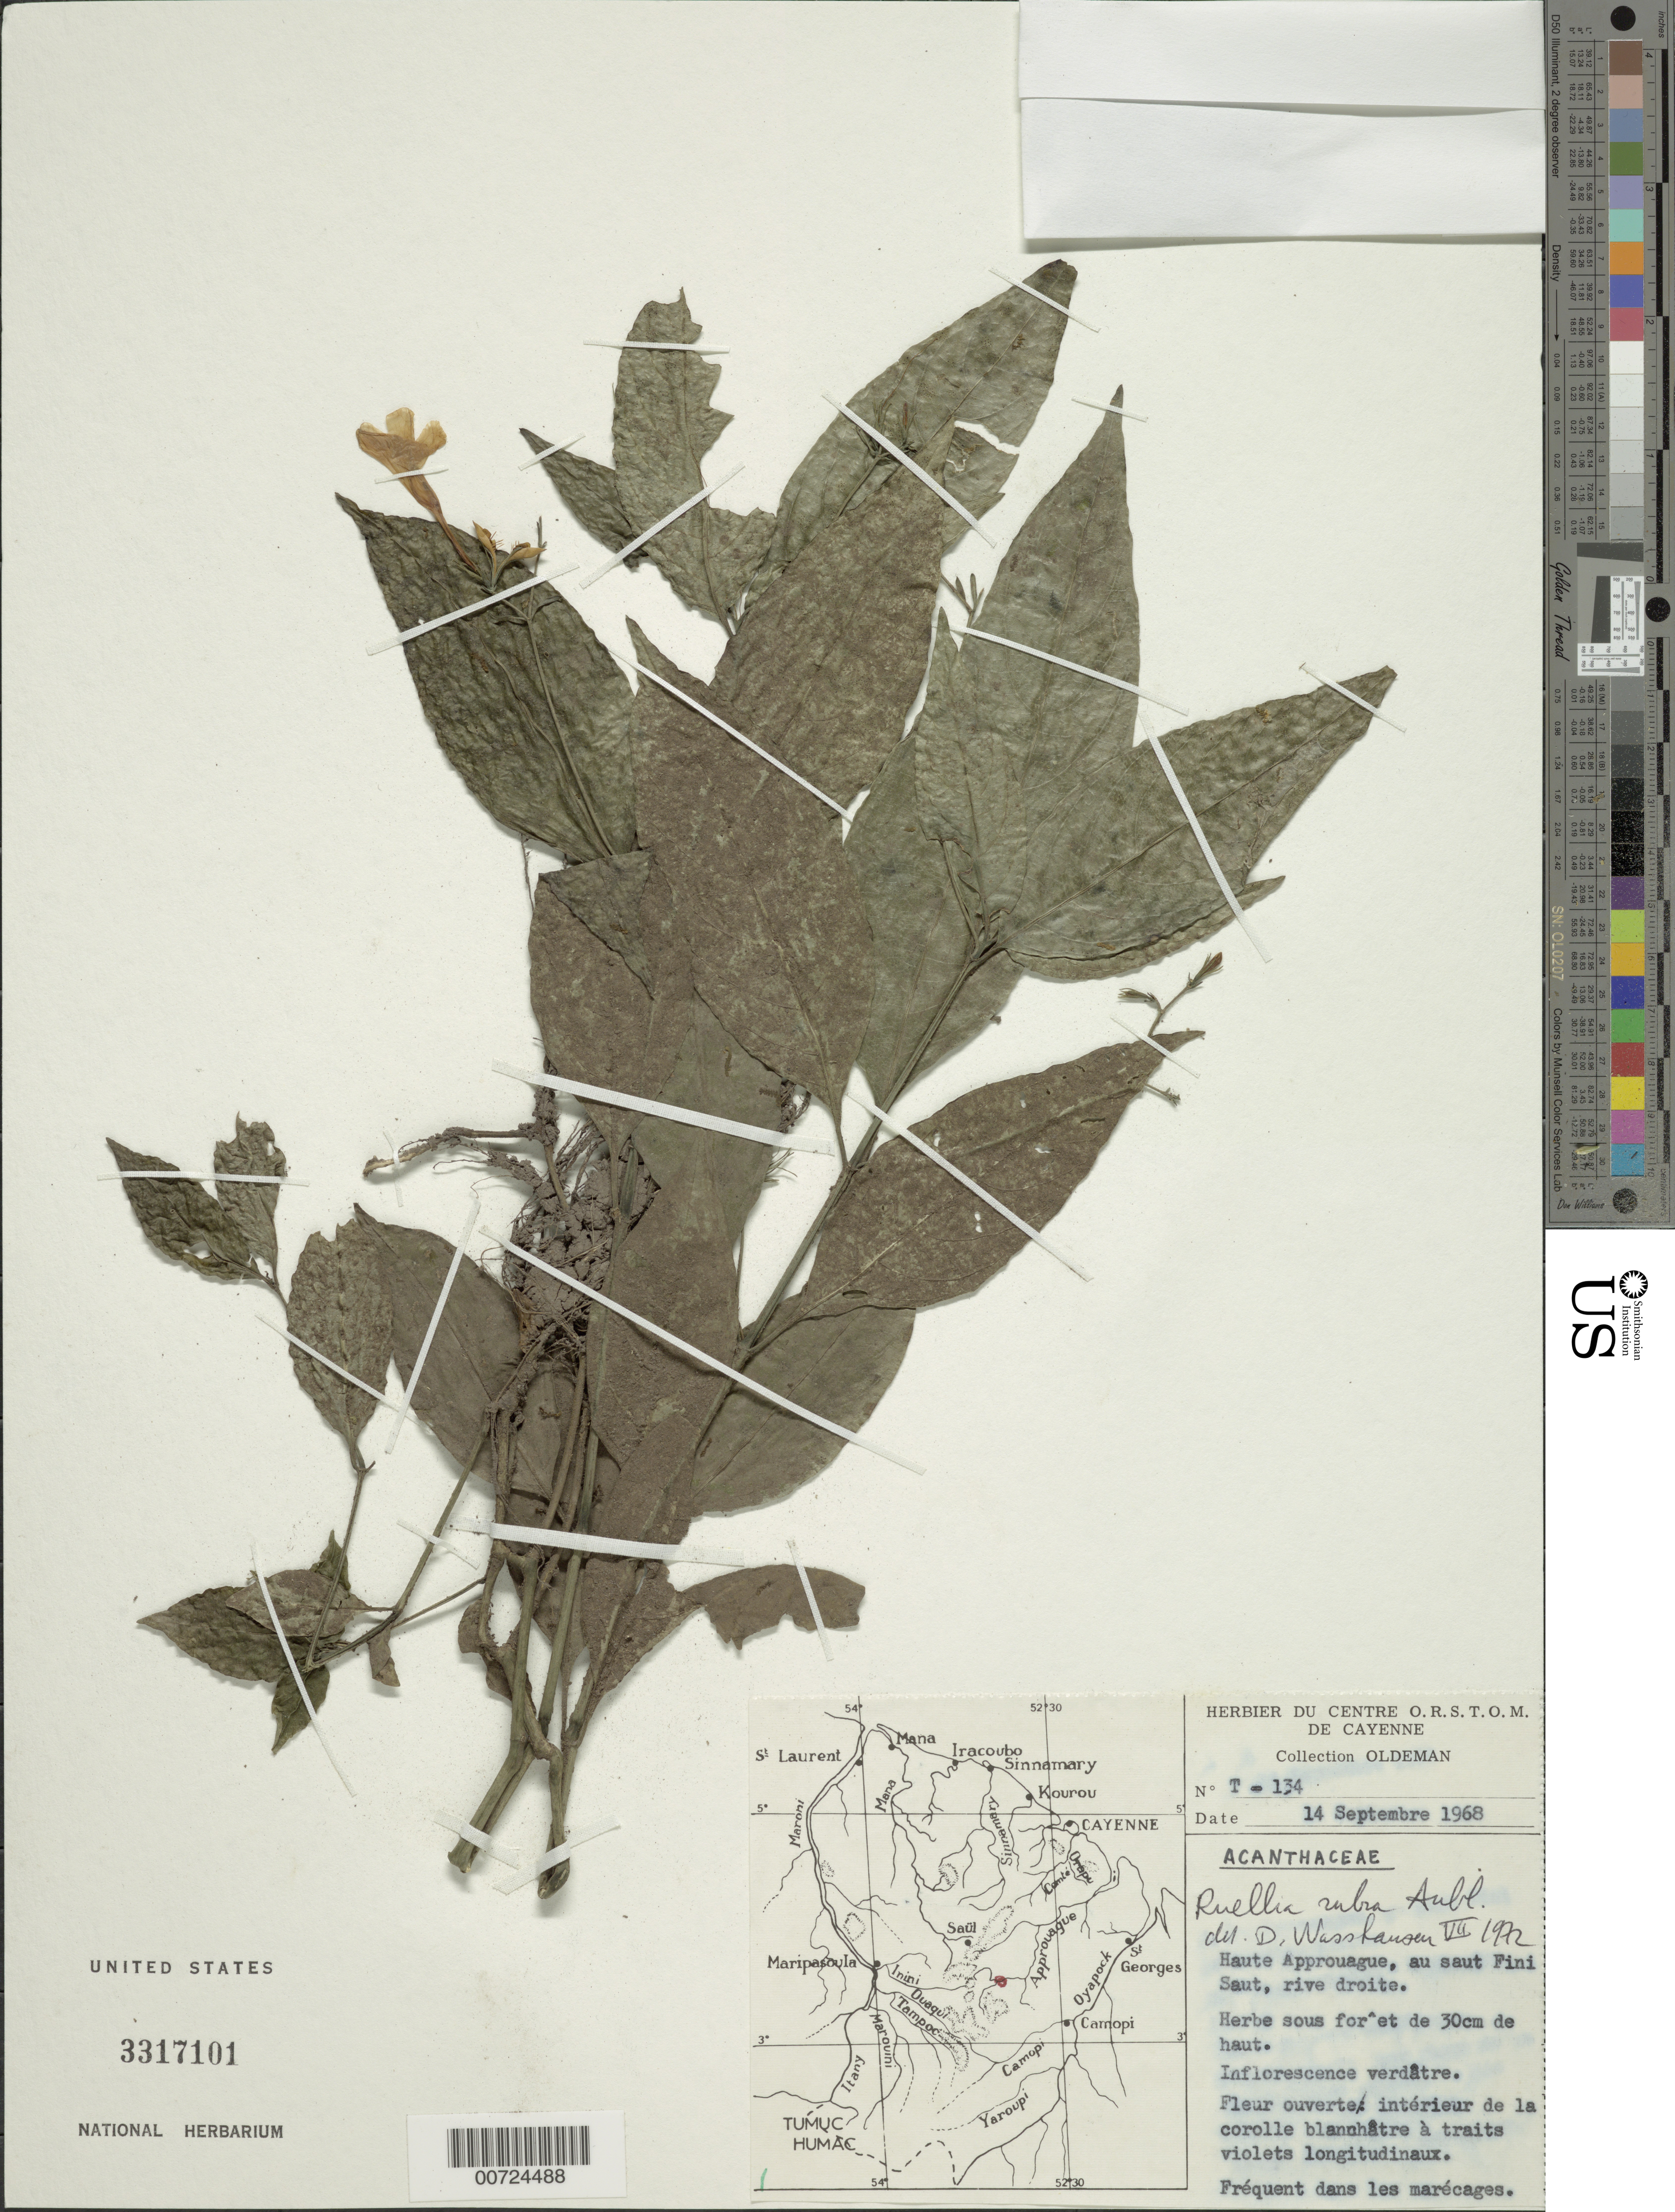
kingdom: Plantae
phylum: Tracheophyta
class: Magnoliopsida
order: Lamiales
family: Acanthaceae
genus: Ruellia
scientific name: Ruellia rubra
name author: Aubl.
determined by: Wasshausen, Dieter C., (BOT), Smithsonian Institution - National Museum of Natural History (UNITED STATES)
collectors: R. Oldeman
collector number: T 134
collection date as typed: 14-Sep-68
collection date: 1968-09-14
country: French Guiana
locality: Approuague R., au saut Fini Saut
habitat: Forest; in marshes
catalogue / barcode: US 3317101